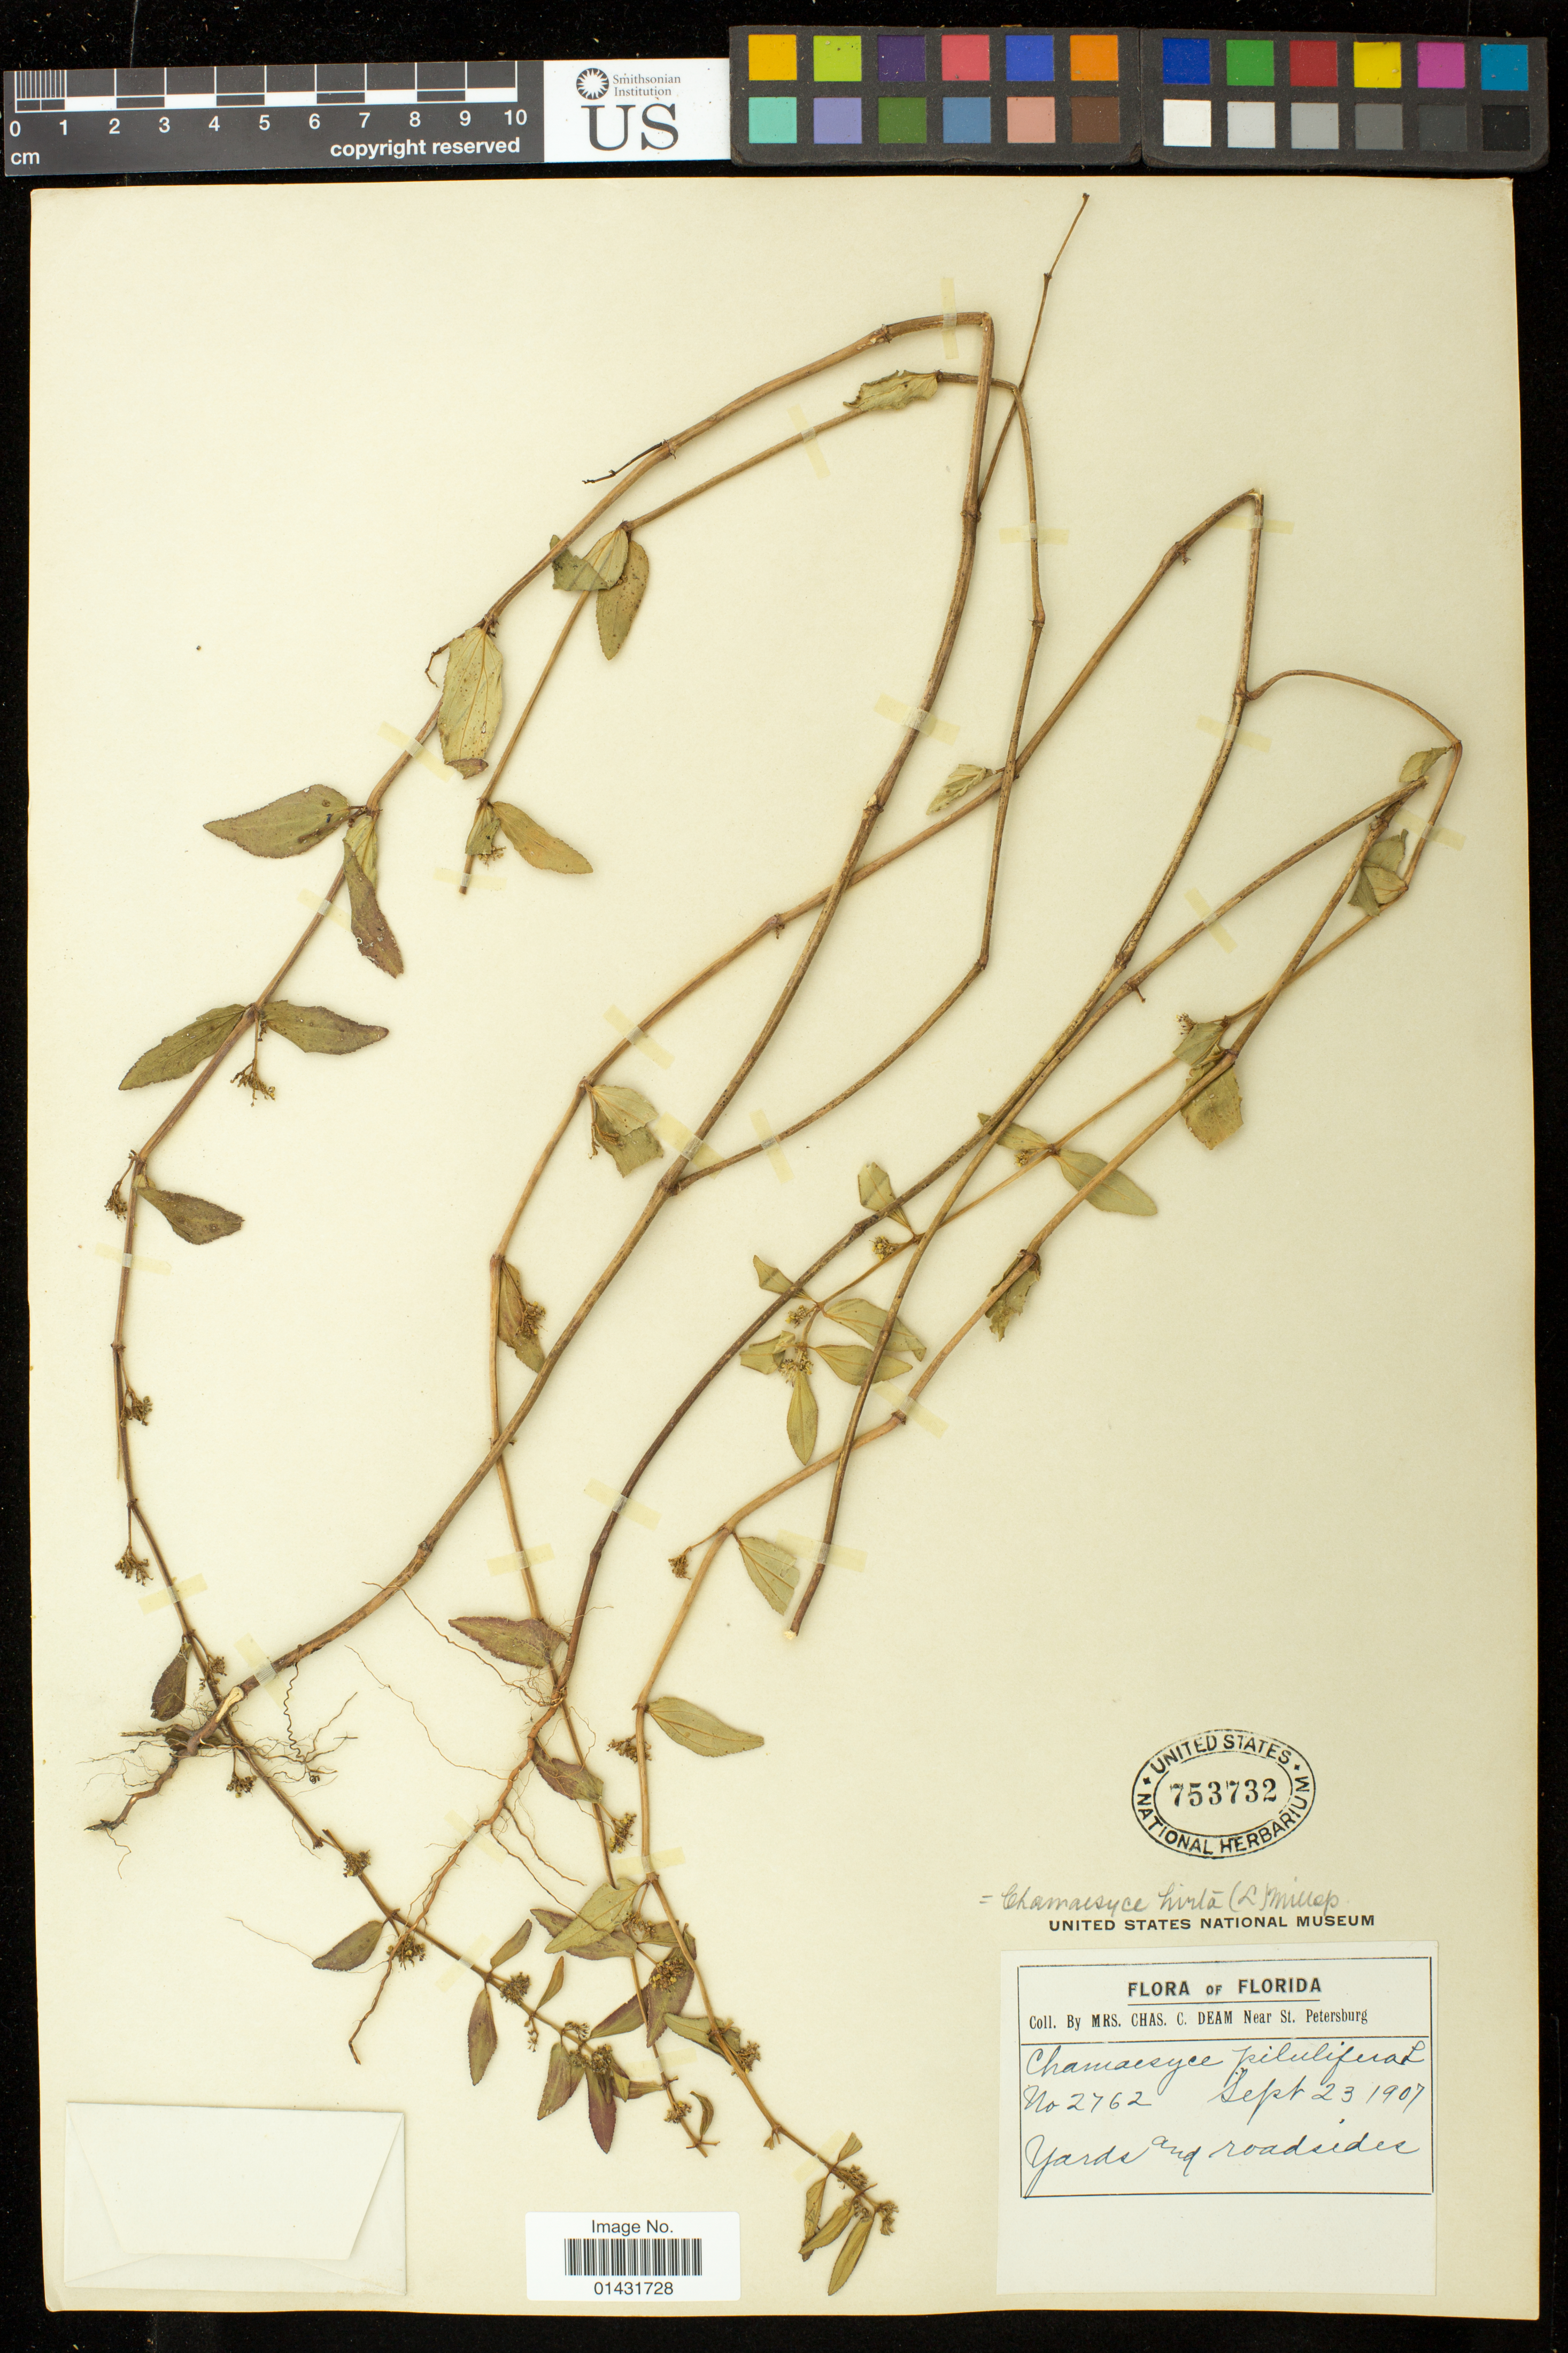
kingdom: Plantae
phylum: Tracheophyta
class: Magnoliopsida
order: Malpighiales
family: Euphorbiaceae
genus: Euphorbia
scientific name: Euphorbia hirta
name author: L.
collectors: C. Deam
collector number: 2762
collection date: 1907-09-23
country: United States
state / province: Florida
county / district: Pinellas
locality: Near St. Petersburg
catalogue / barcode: US 753732